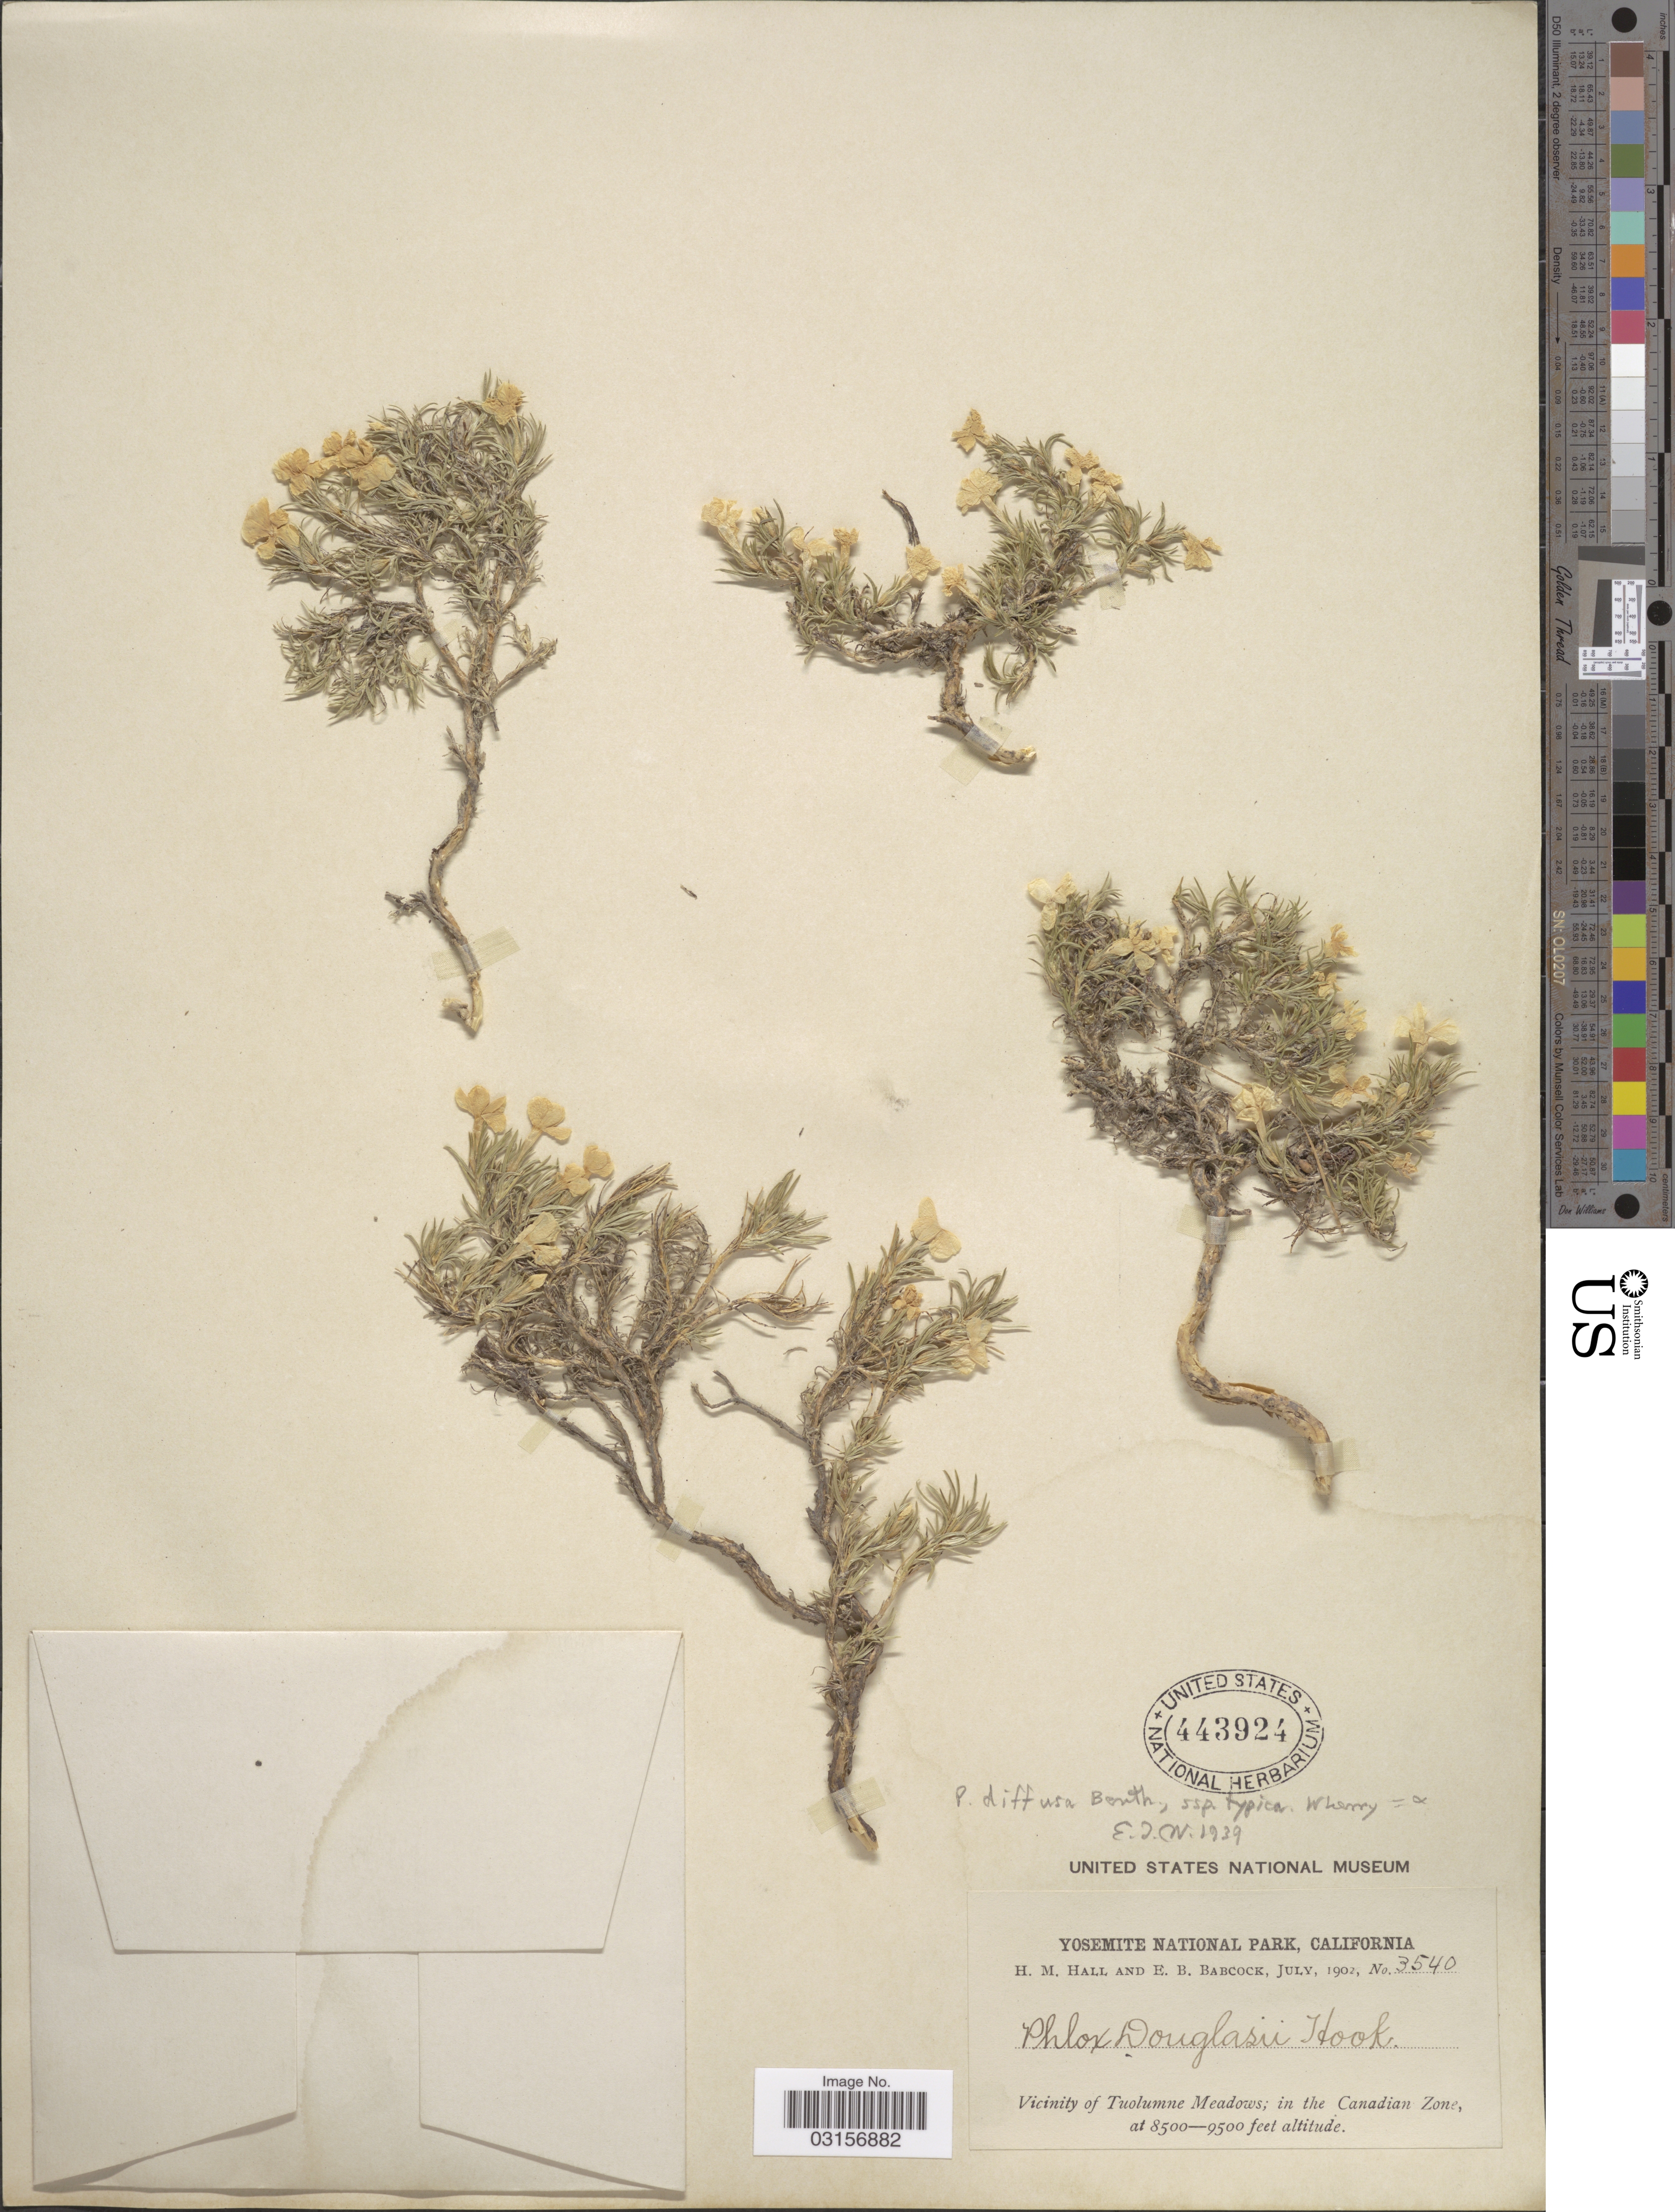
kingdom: Plantae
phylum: Tracheophyta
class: Magnoliopsida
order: Ericales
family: Polemoniaceae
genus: Phlox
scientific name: Phlox diffusa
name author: Benth.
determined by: Mayfield, M. H.; Ferguson, C. J.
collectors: H. M. Hall & E. B. Babcock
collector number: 3540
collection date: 1902-07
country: United States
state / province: California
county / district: Mariposa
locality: Yosemite National Park, Vicinity of Tuolomne Meadows; in the Canadian Zone.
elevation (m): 2591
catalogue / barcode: US 443924